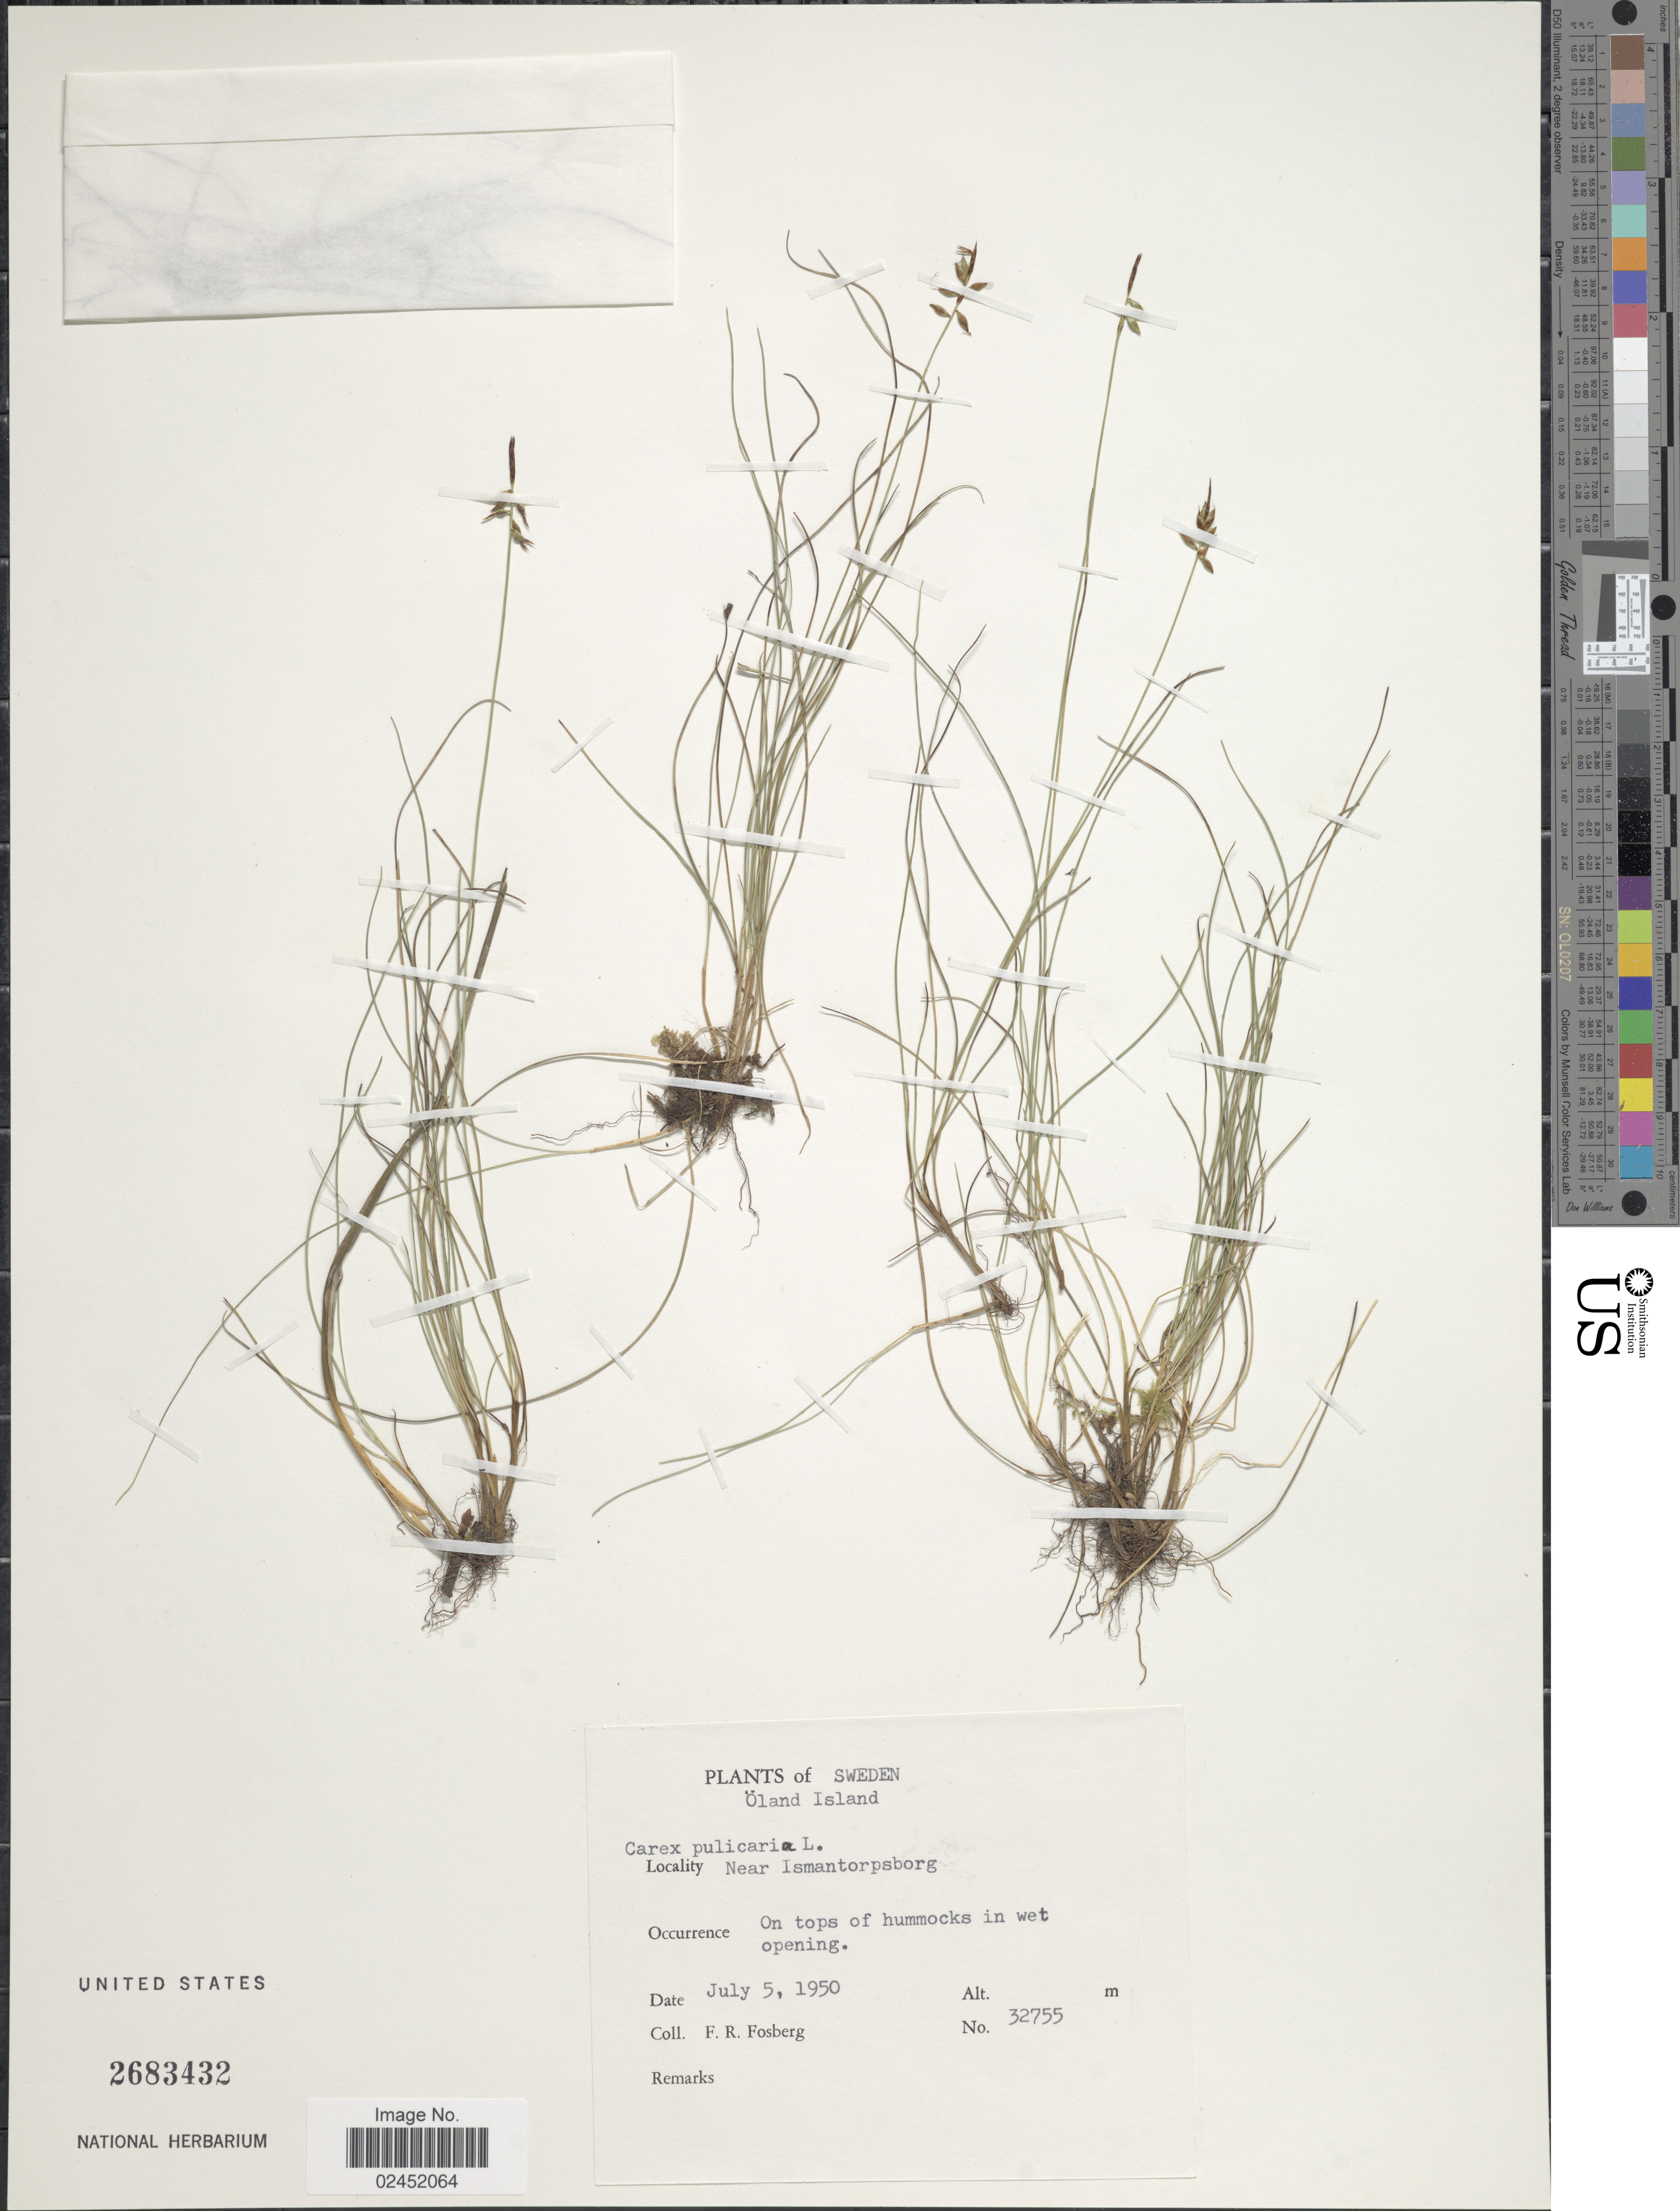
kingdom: Plantae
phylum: Tracheophyta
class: Liliopsida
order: Poales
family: Cyperaceae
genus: Carex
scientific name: Carex pulicaris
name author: L.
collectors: F. R. Fosberg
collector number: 32755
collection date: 1950-07-05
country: Sweden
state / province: Kalmar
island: Oland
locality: Öland Island, Near Ismantorpsborg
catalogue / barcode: US 2683432